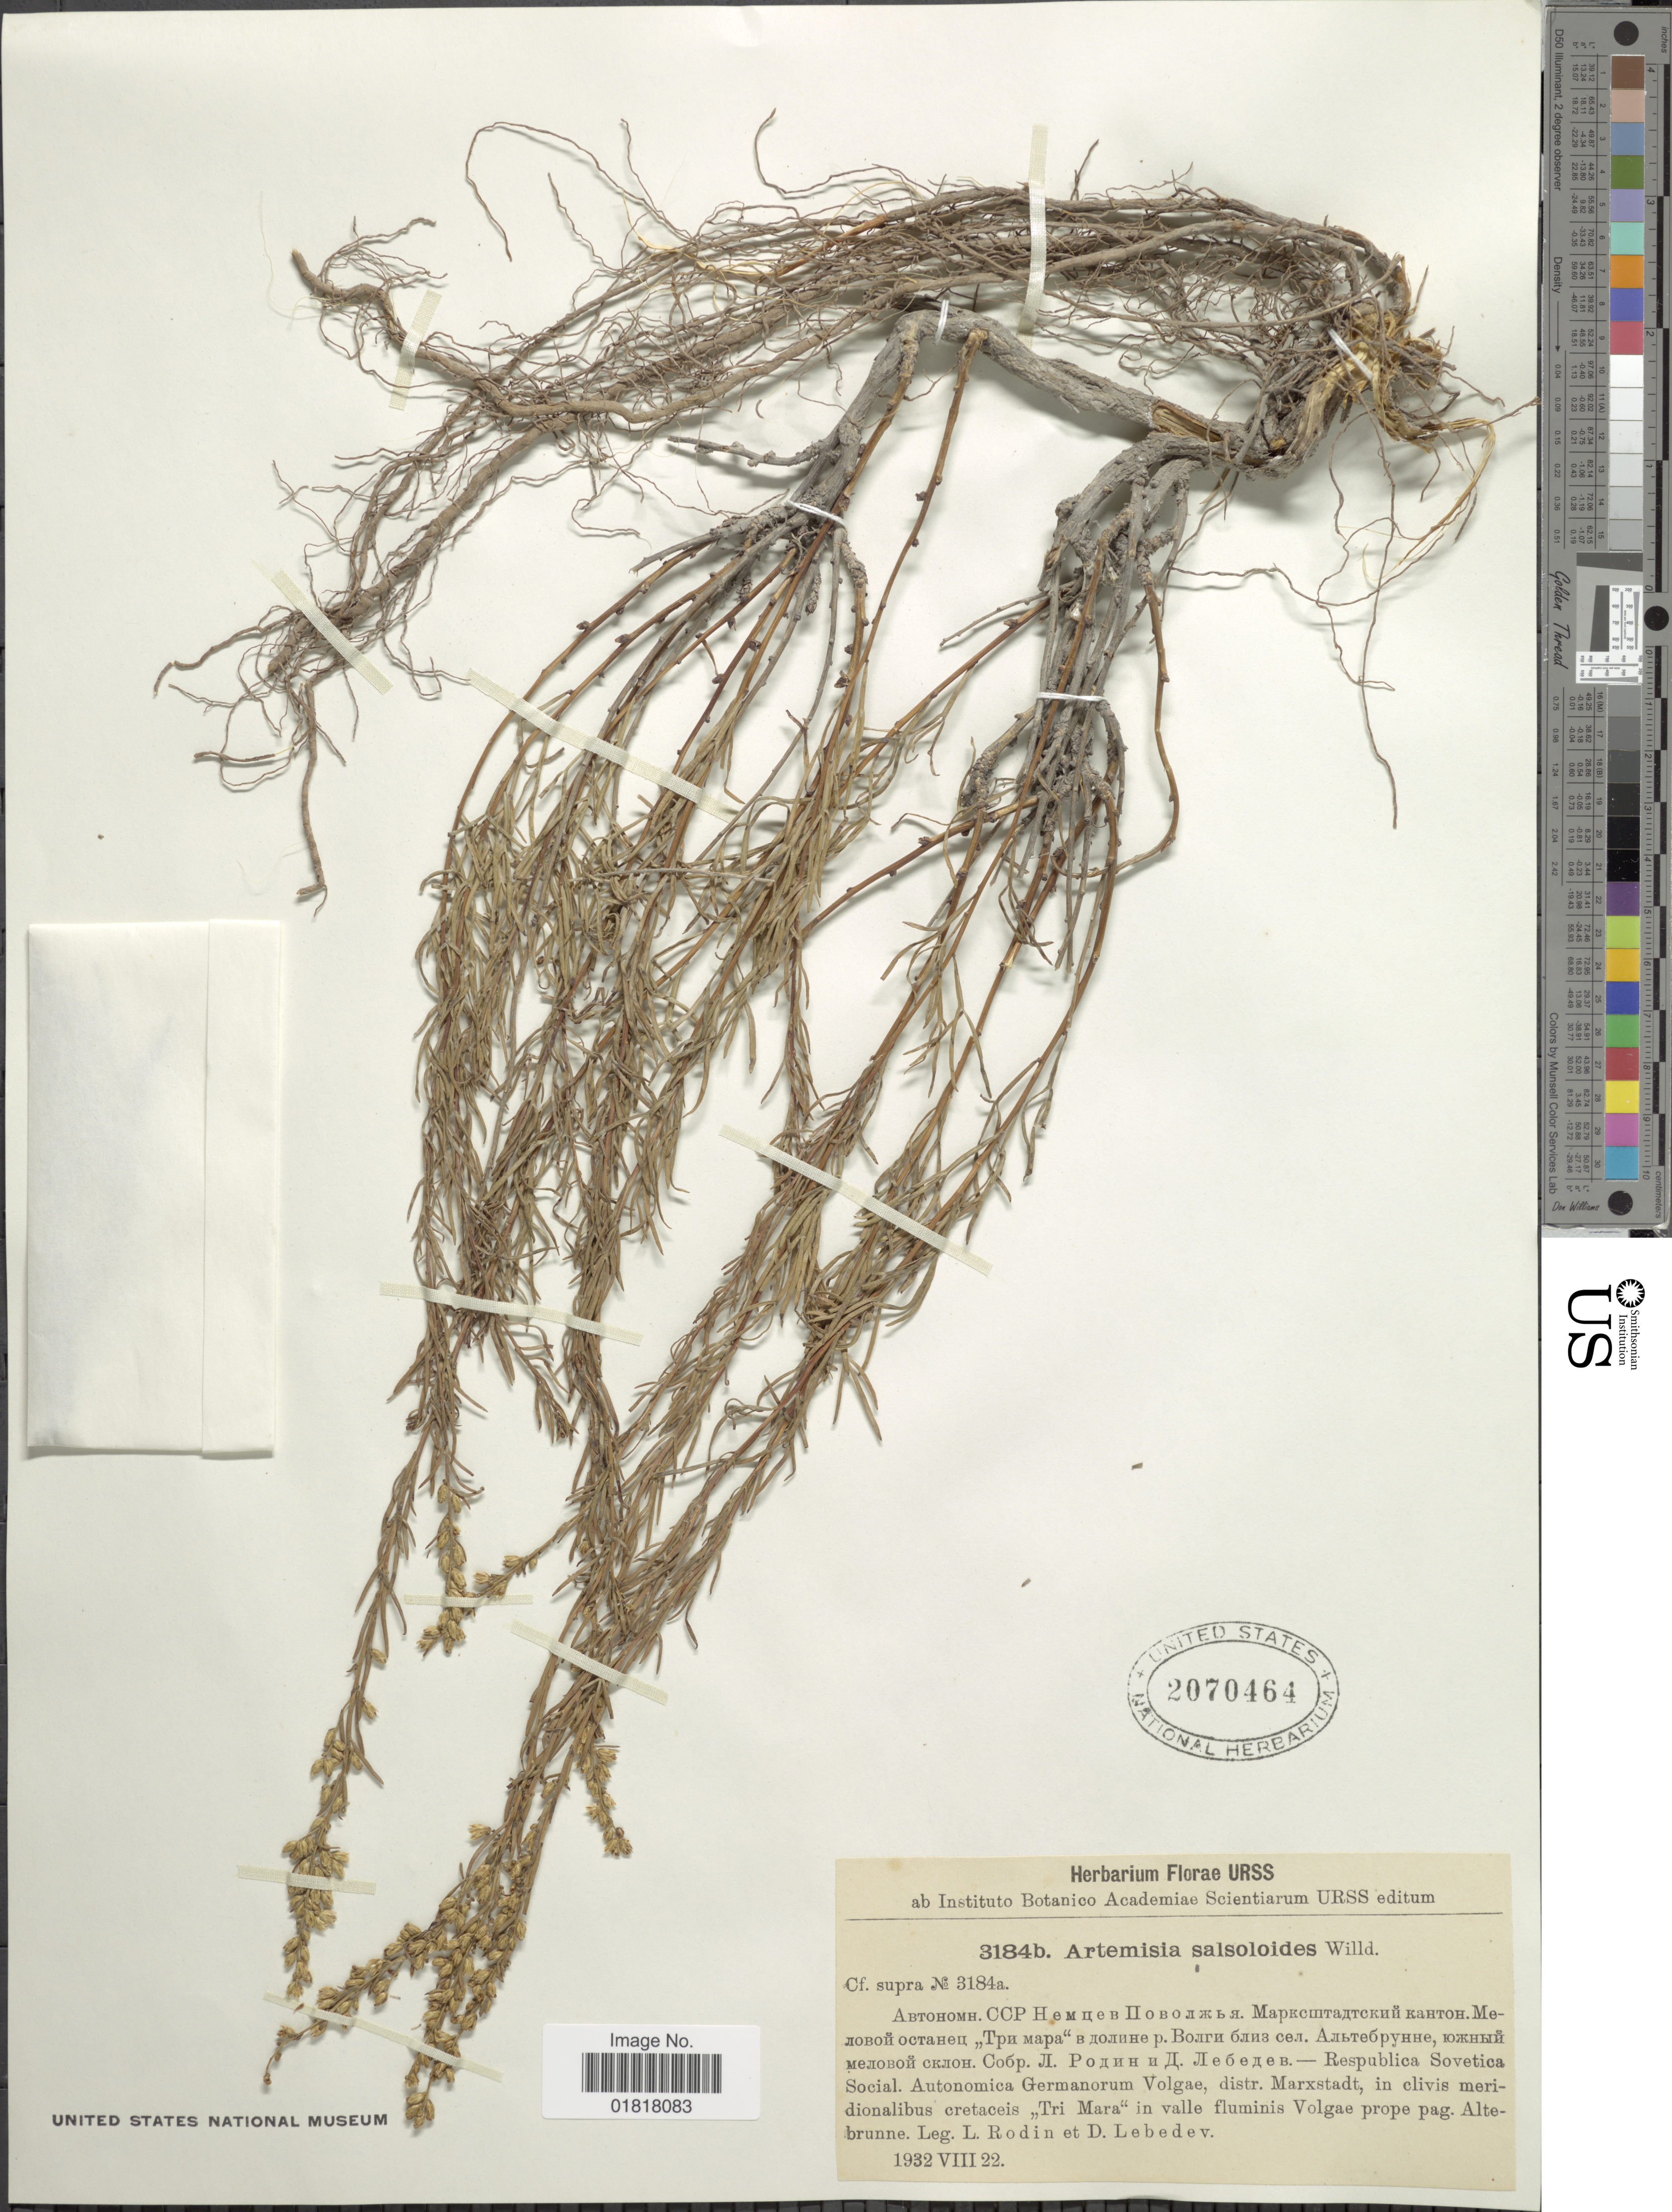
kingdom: Plantae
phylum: Tracheophyta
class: Magnoliopsida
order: Asterales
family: Asteraceae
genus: Artemisia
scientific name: Artemisia salsoloides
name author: Willd.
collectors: L. Rodin & D. Lebedev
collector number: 3184a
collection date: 1932-08-22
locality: Respublica Sovetica Social, Autonomica Germanorum Volgae, distr. Marxstadt, in clivis meridionalibus cretaceis "Tri Mara" in valle fluminis Volgae prope pag. Altebrunne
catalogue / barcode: US 2070464